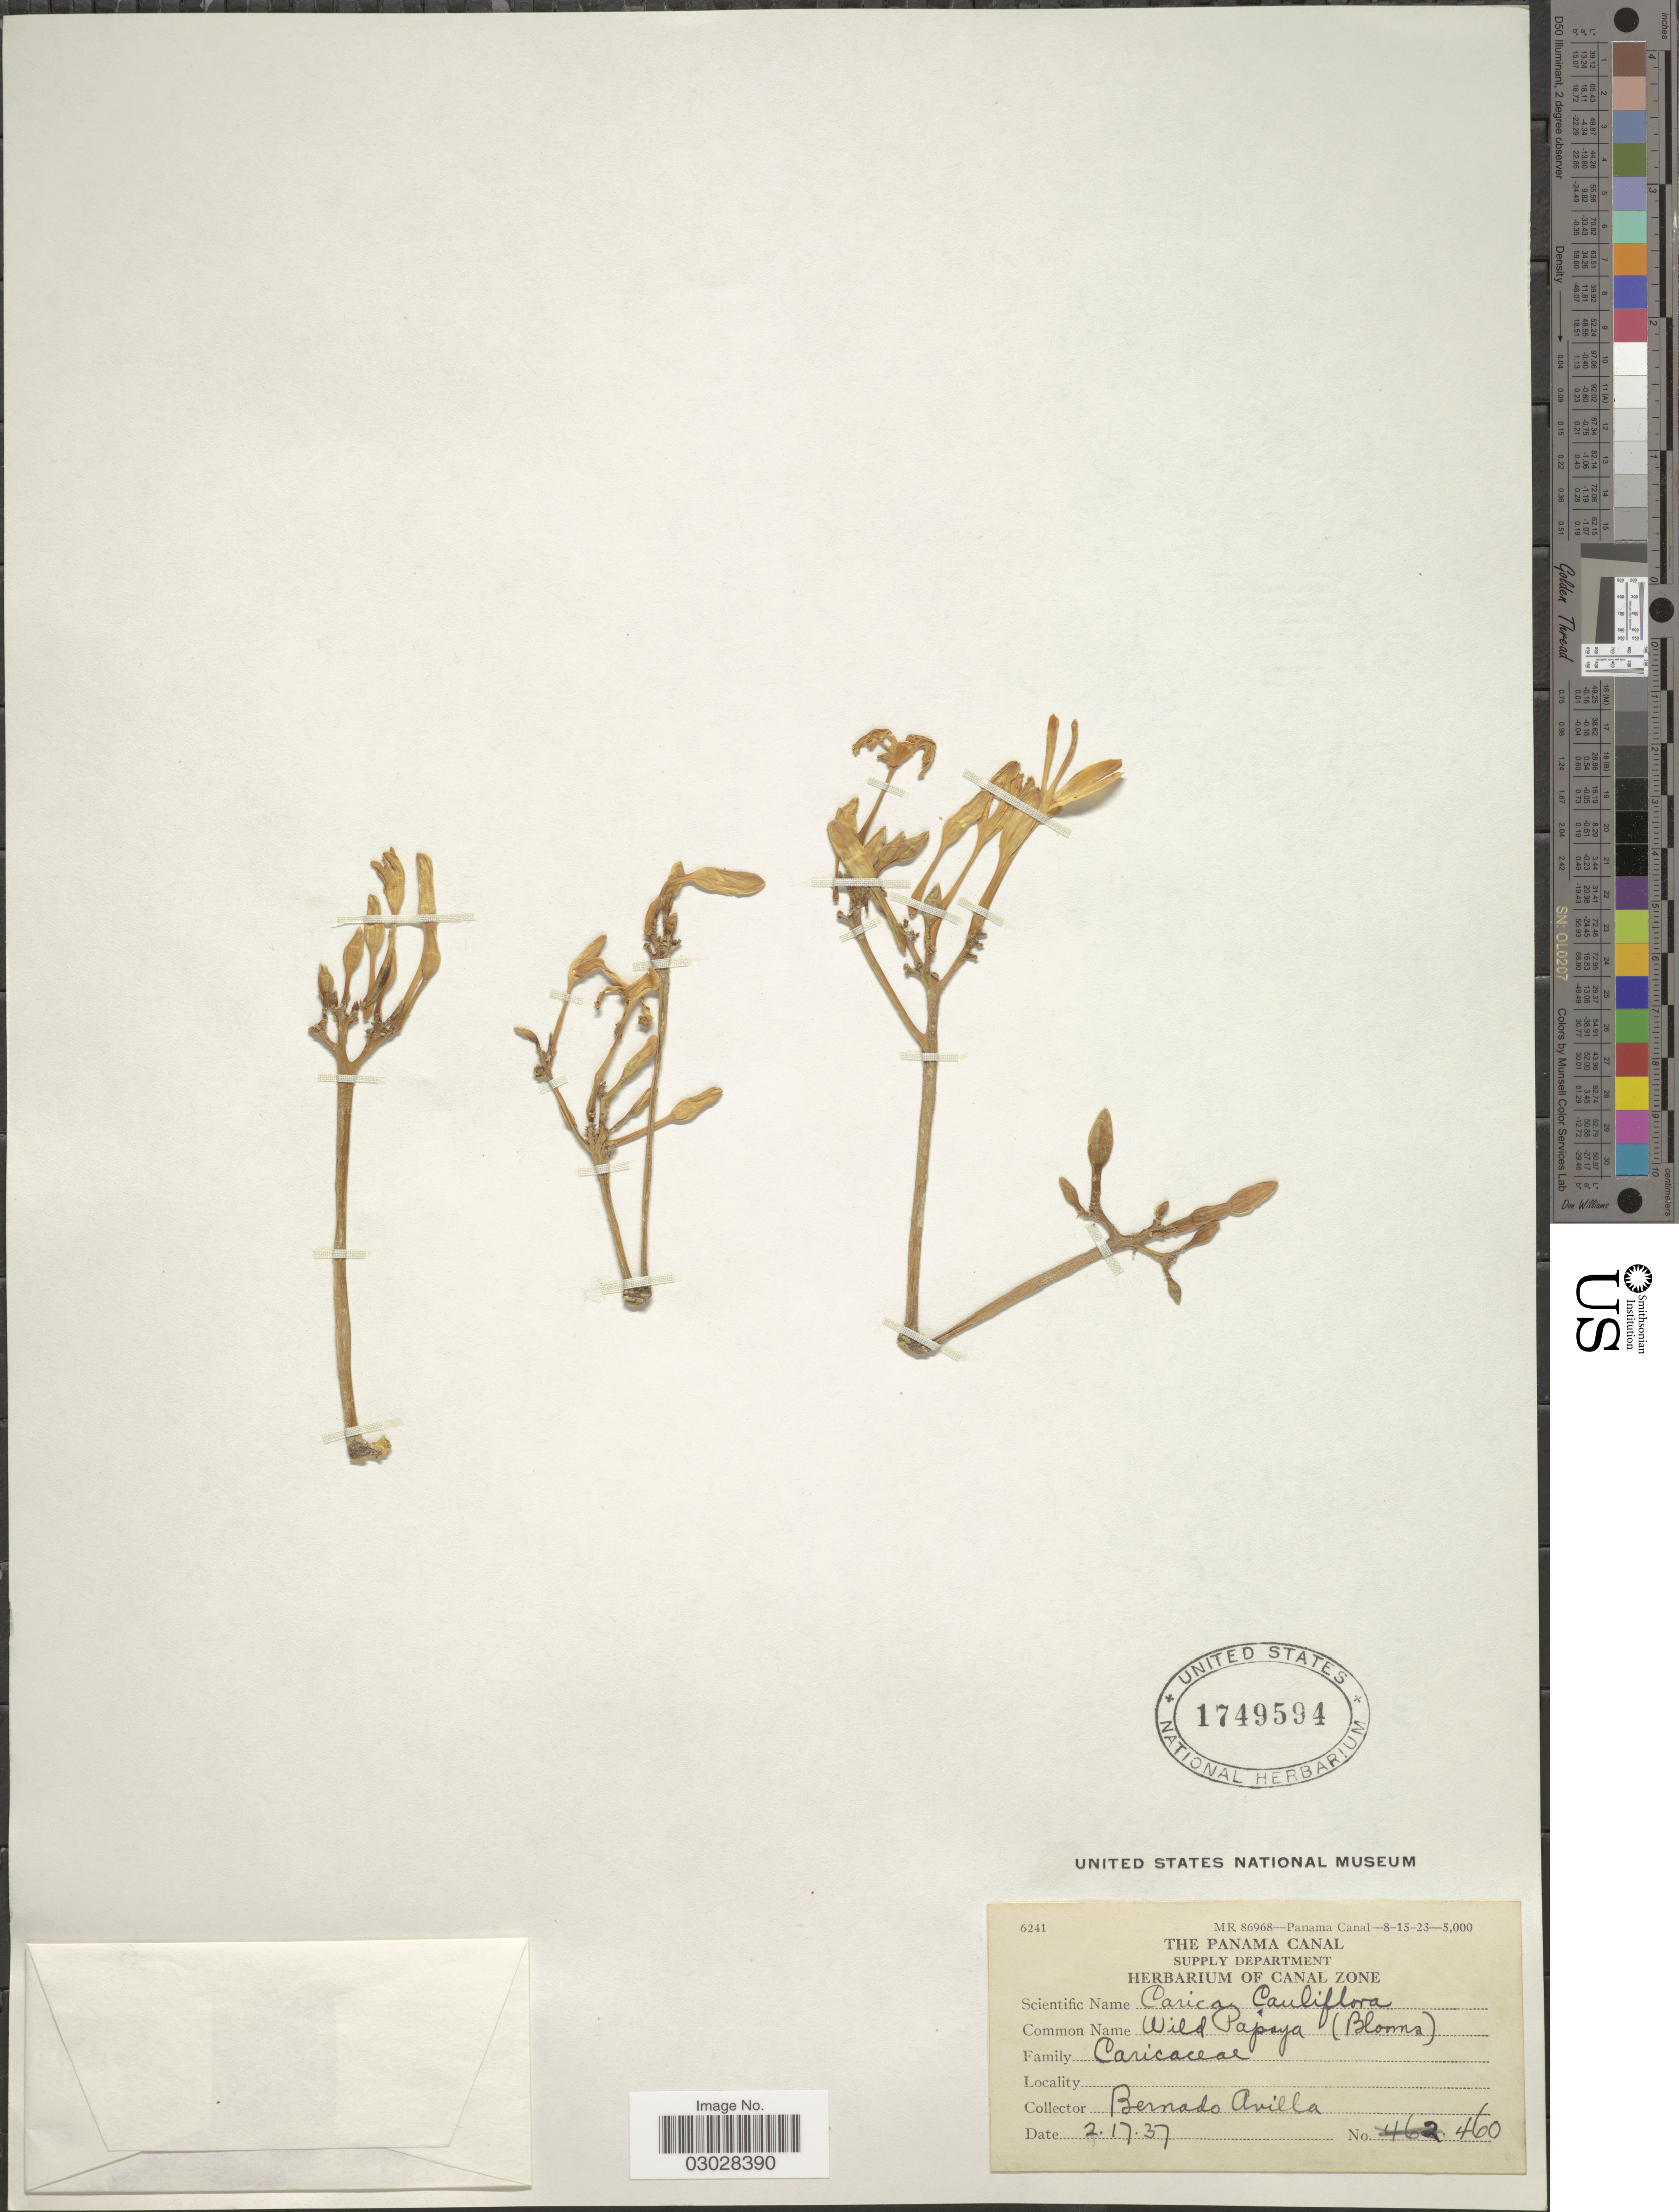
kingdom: Plantae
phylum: Tracheophyta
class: Magnoliopsida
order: Brassicales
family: Caricaceae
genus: Vasconcellea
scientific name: Vasconcellea cauliflora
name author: (Jacq.) A. DC.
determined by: Strong, M. T., (US), Smithsonian Institution - National Museum of Natural History (UNITED STATES)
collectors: B. Avilla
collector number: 460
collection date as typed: Transcribed d/m/y: 17/3/37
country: Panama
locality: The Panama Canal.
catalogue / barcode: US 1749594